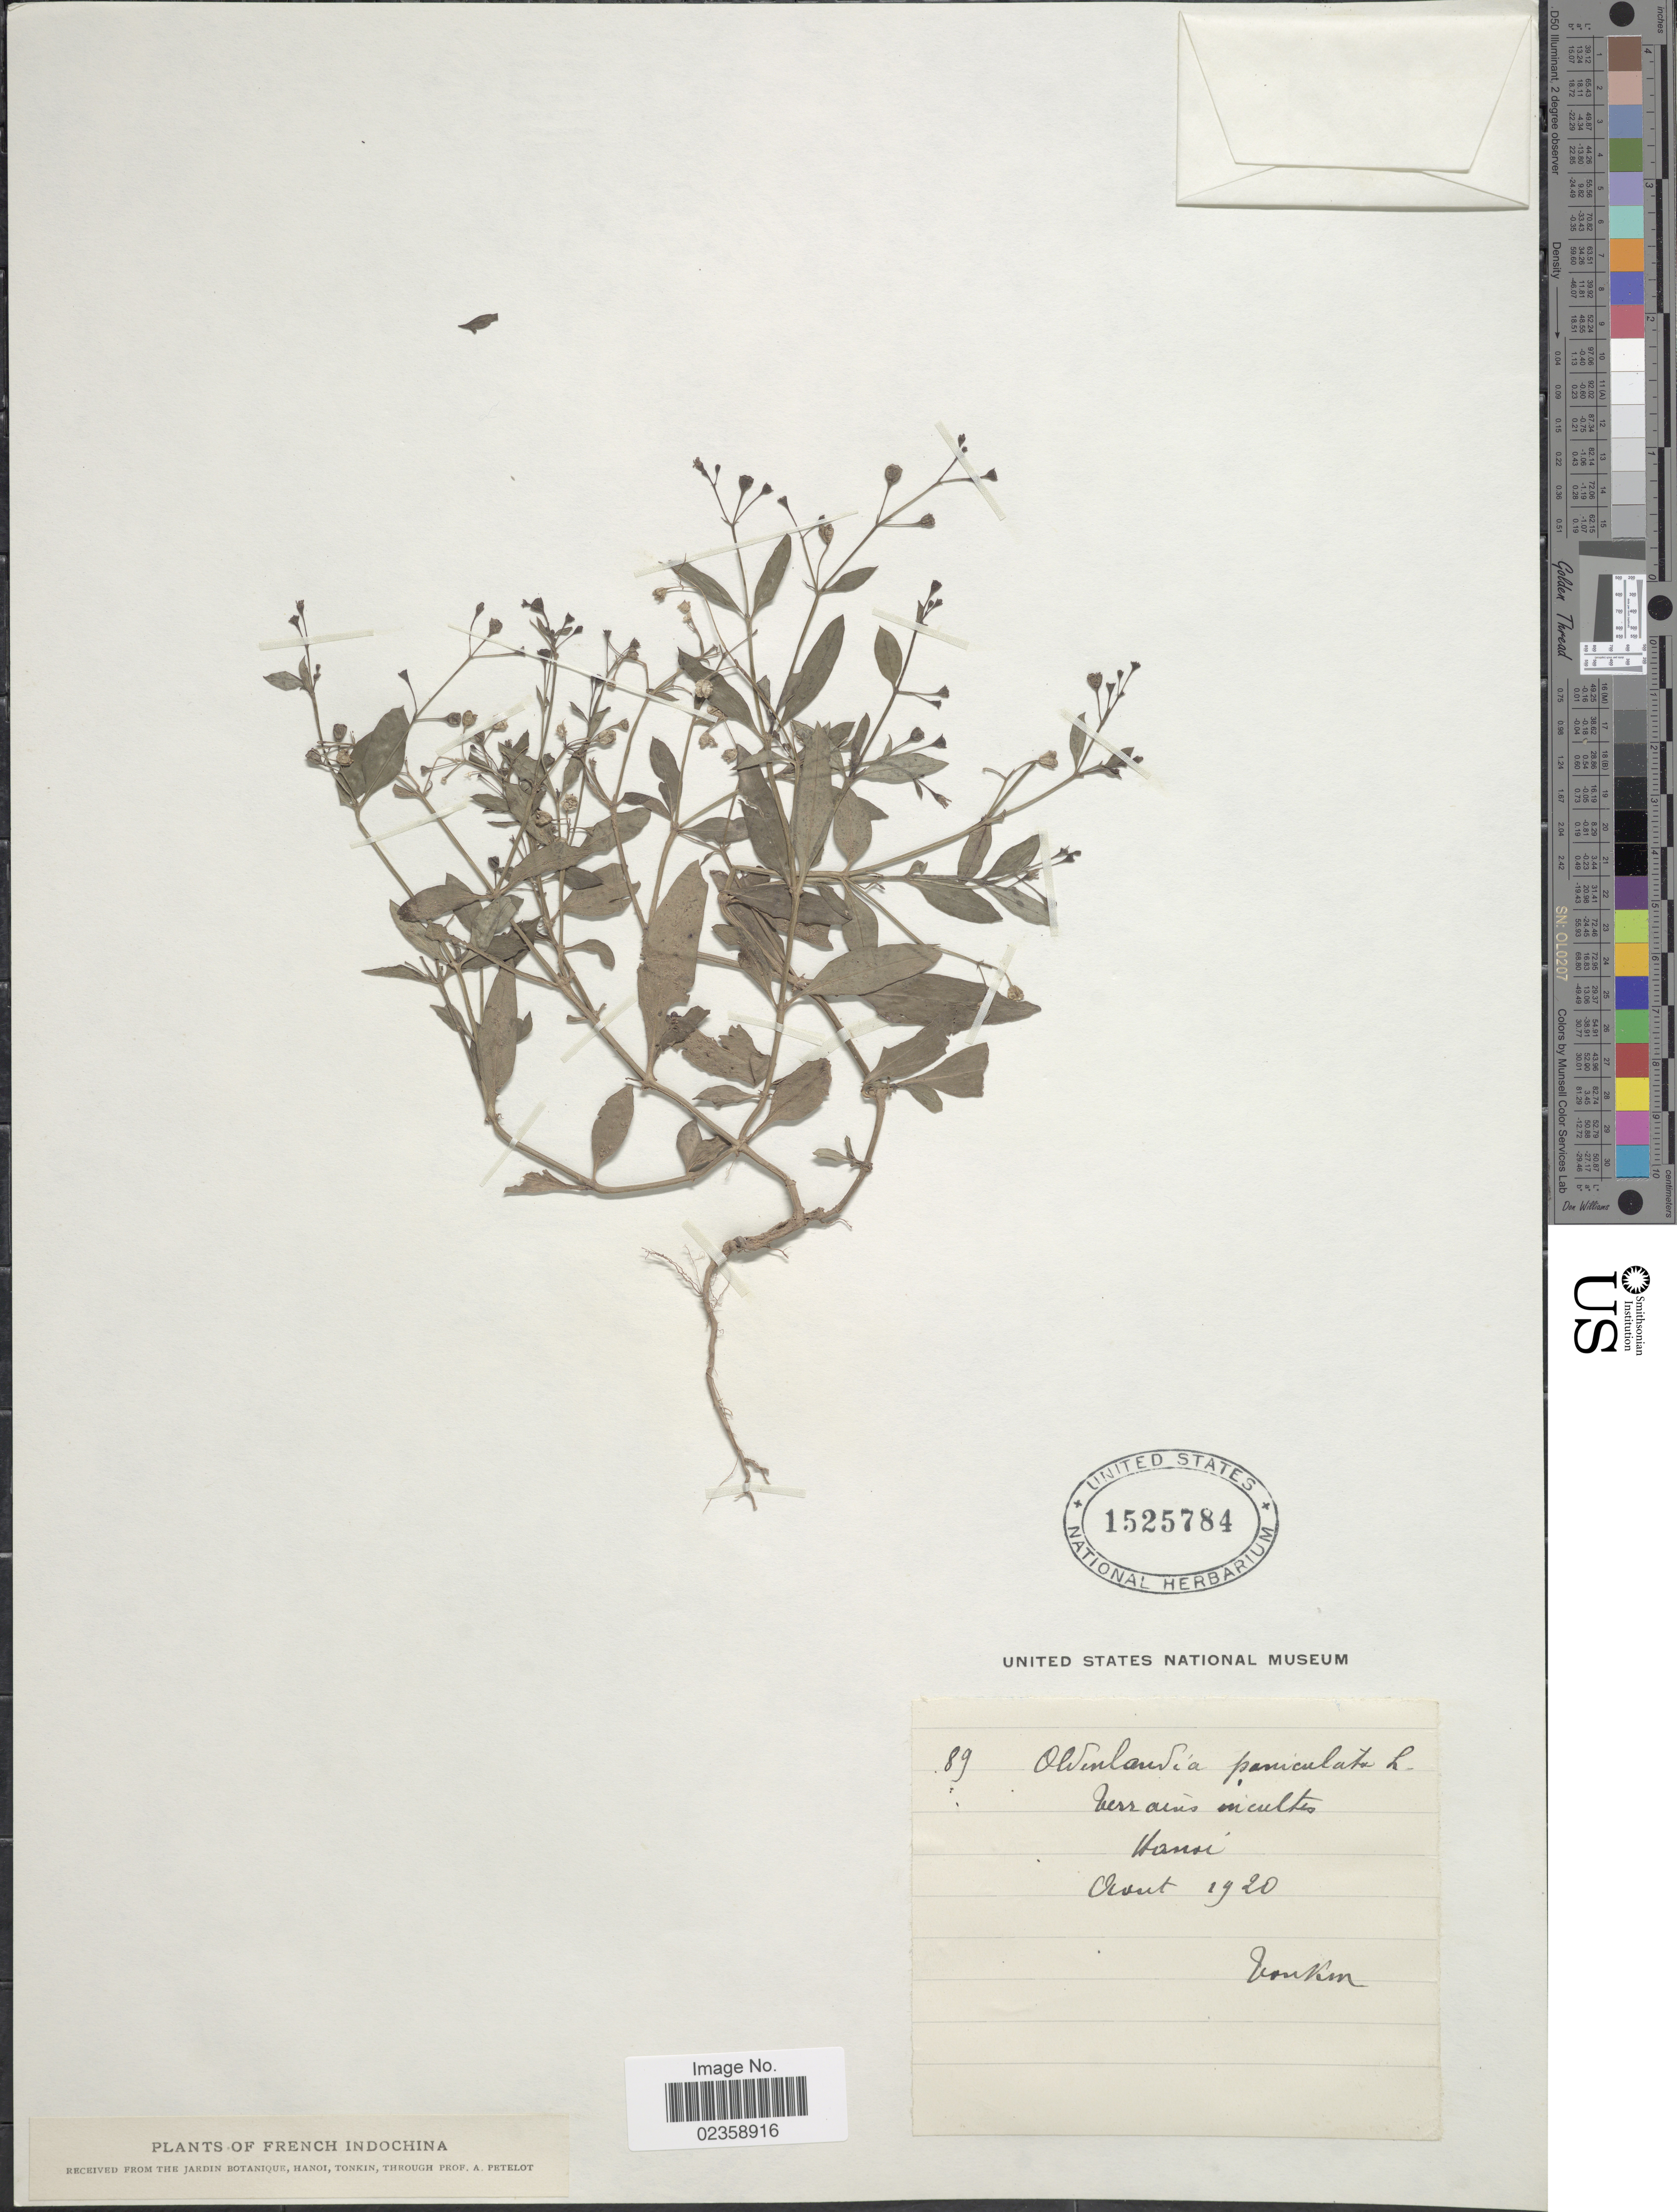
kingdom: Plantae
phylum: Tracheophyta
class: Magnoliopsida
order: Gentianales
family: Rubiaceae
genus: Oldenlandia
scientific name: Oldenlandia paniculata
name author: L.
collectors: ex herb. Jardin Botanique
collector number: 89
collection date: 1920-08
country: Vietnam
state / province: Ha Noi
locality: French Indochina, Tonkin, Hanoi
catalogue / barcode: US 1525784